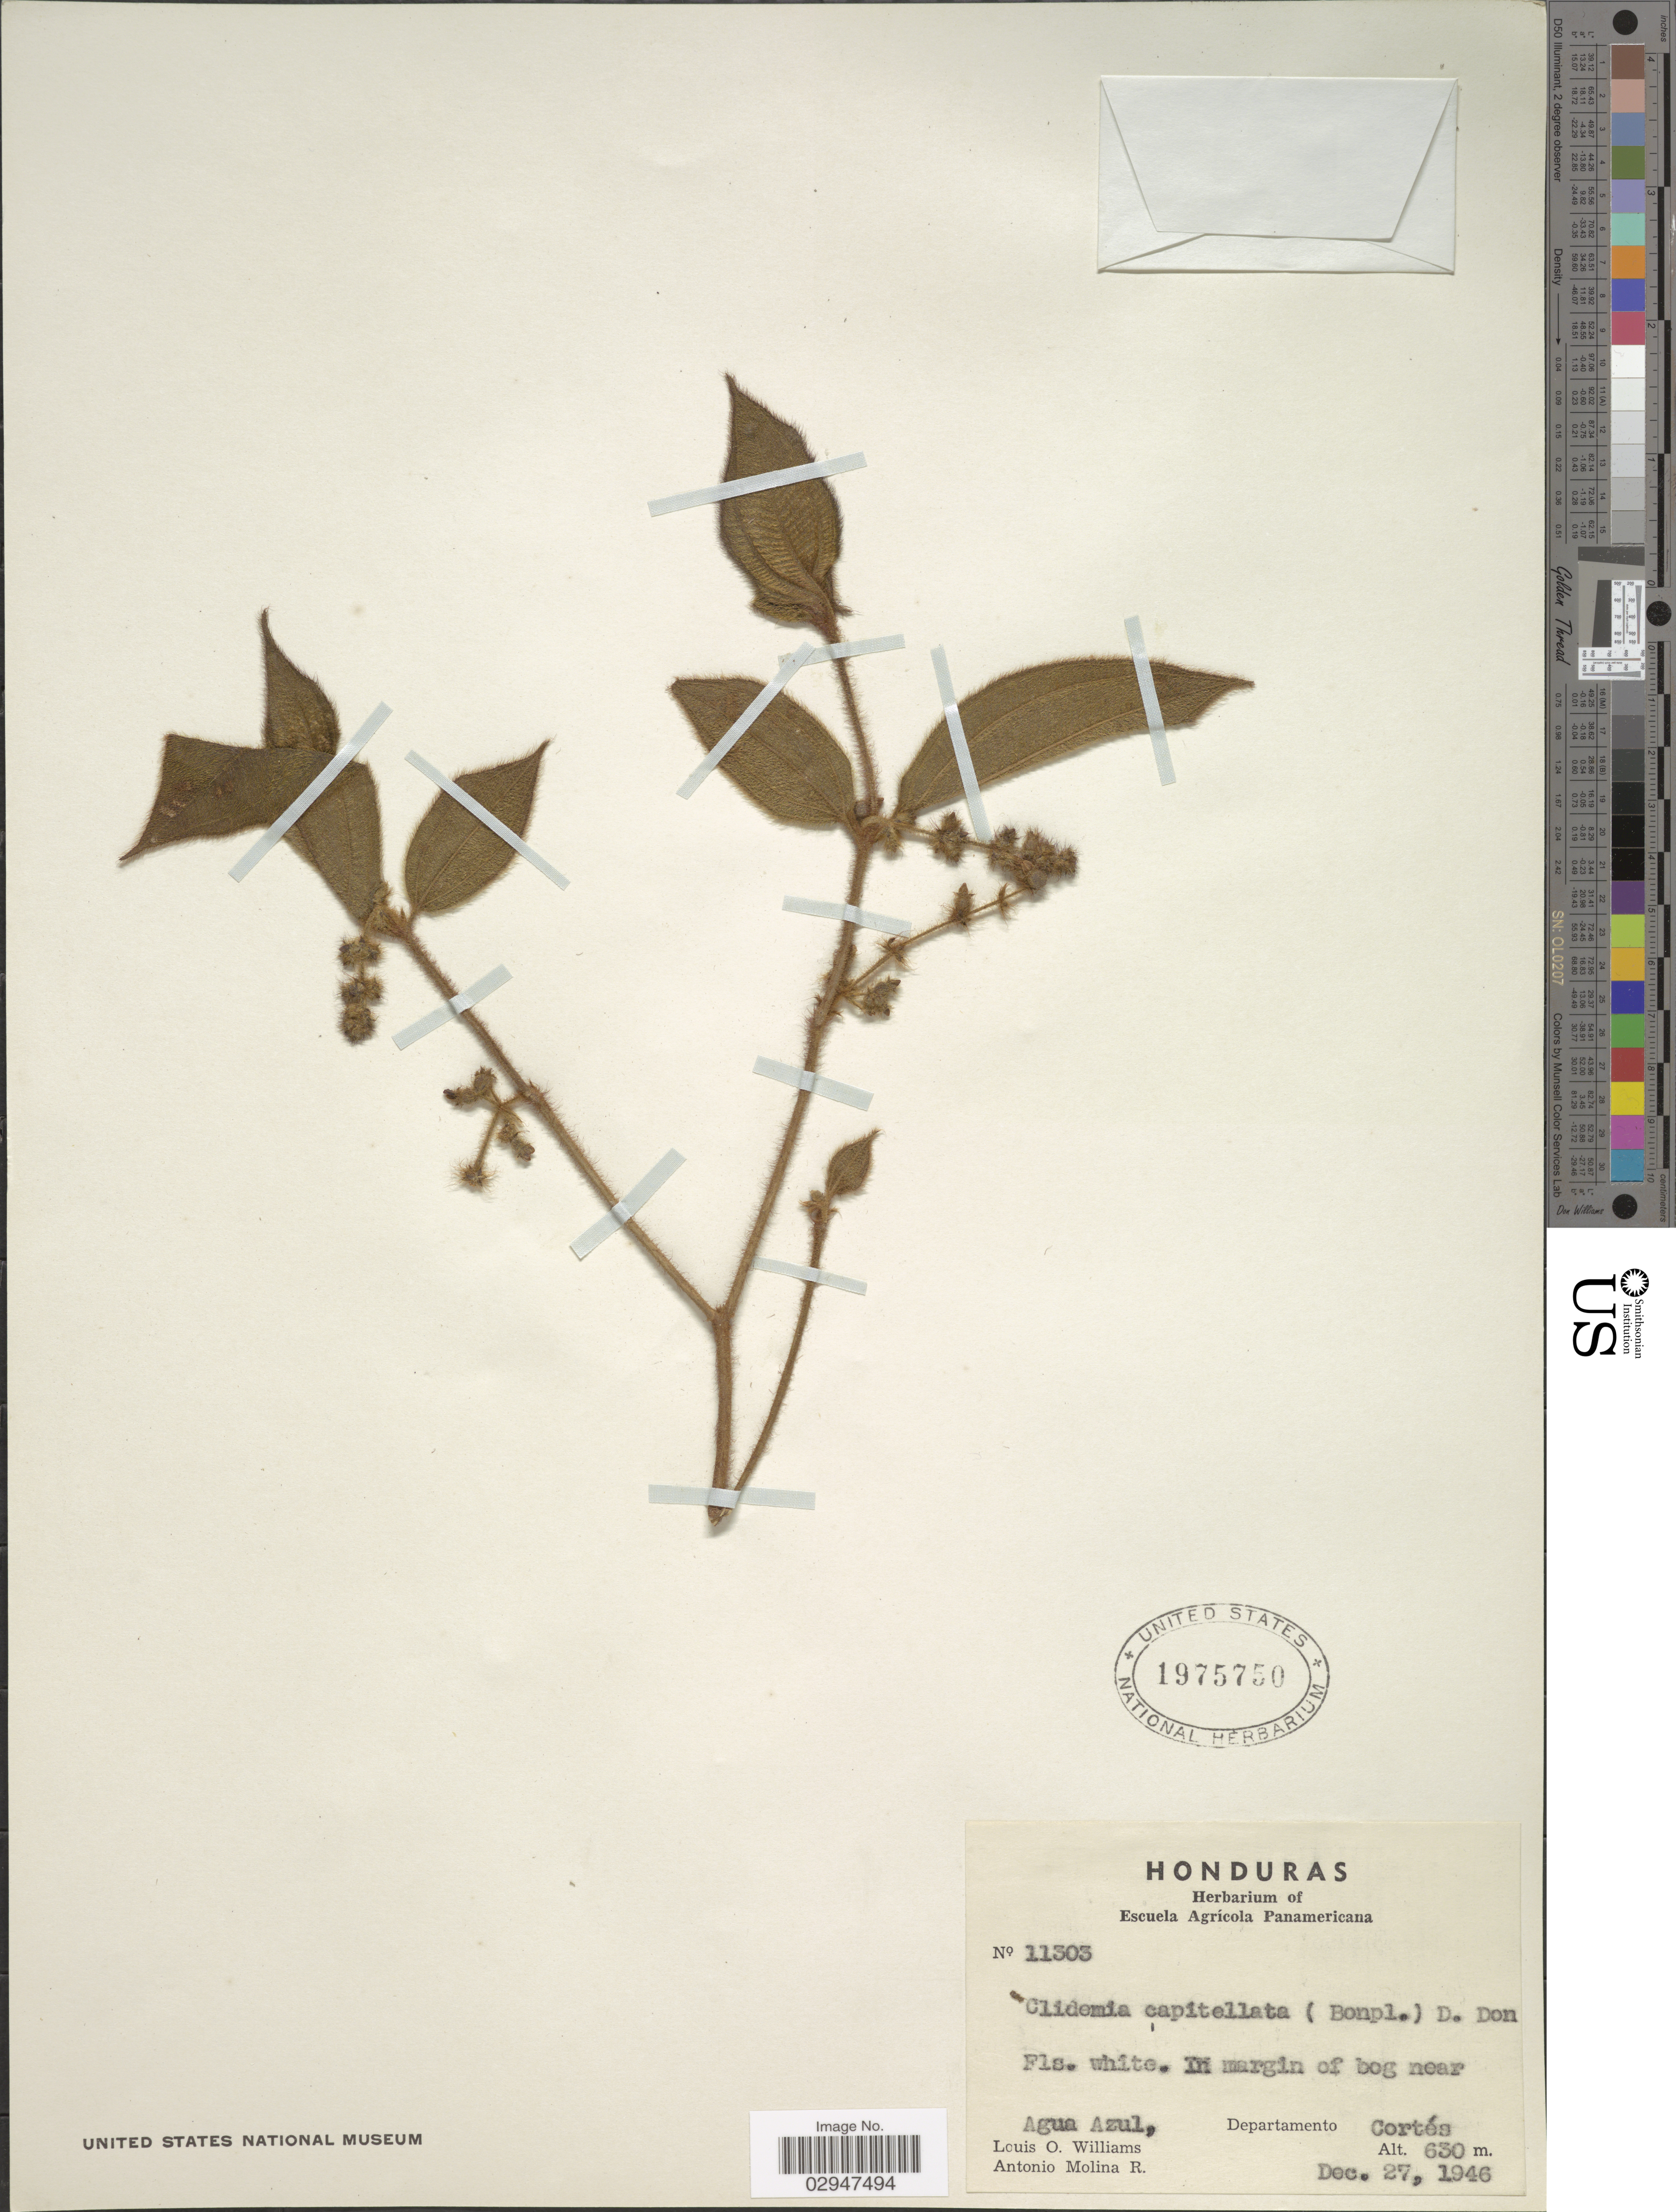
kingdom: Plantae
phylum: Tracheophyta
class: Magnoliopsida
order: Myrtales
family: Melastomataceae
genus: Clidemia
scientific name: Clidemia capitellata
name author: (Bonpl.) D. Don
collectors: L. O. Williams & A. Molina R.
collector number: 11303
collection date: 1946-12-27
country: Honduras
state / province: Cortés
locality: Near Agua Azul, Departamento Cortés.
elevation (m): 630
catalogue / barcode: US 1975750